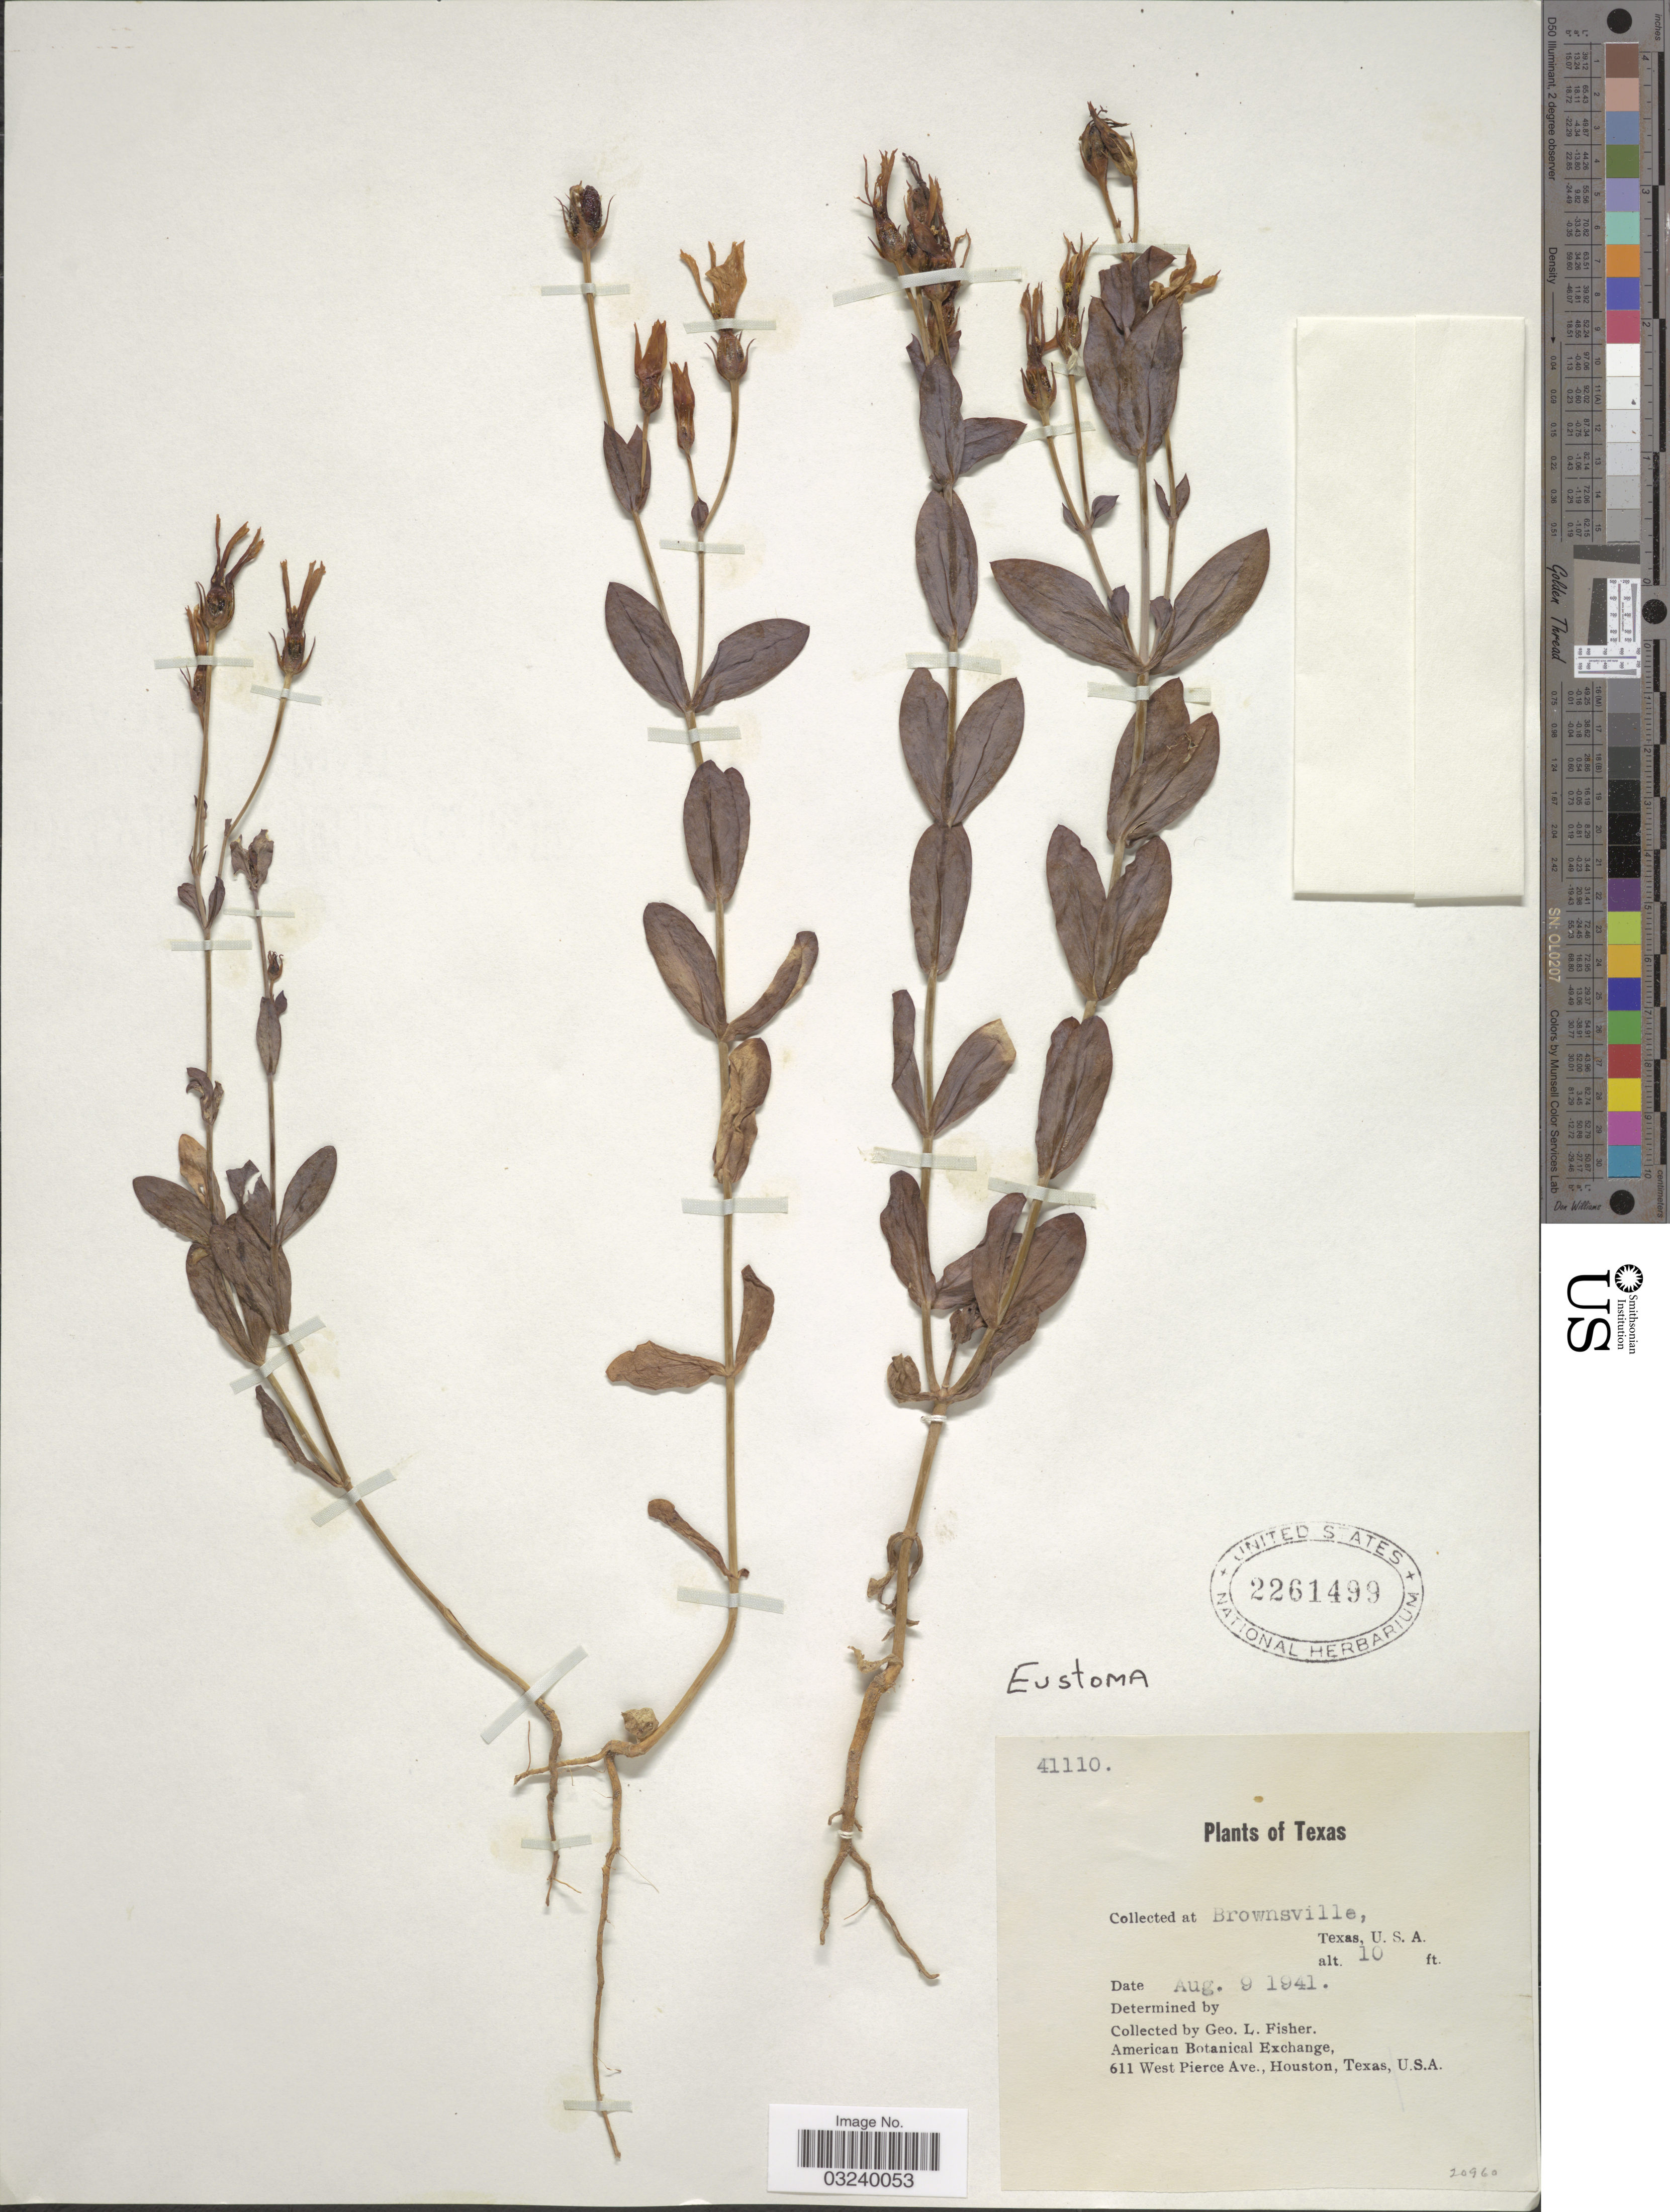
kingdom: Plantae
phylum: Tracheophyta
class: Magnoliopsida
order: Gentianales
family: Gentianaceae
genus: Eustoma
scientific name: Eustoma grandiflorum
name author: (Raf.) Shinners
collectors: G. L. Fisher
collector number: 41110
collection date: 1941-08-09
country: United States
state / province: Texas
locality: Brownsville, Texas.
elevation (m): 3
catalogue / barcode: US 2261499